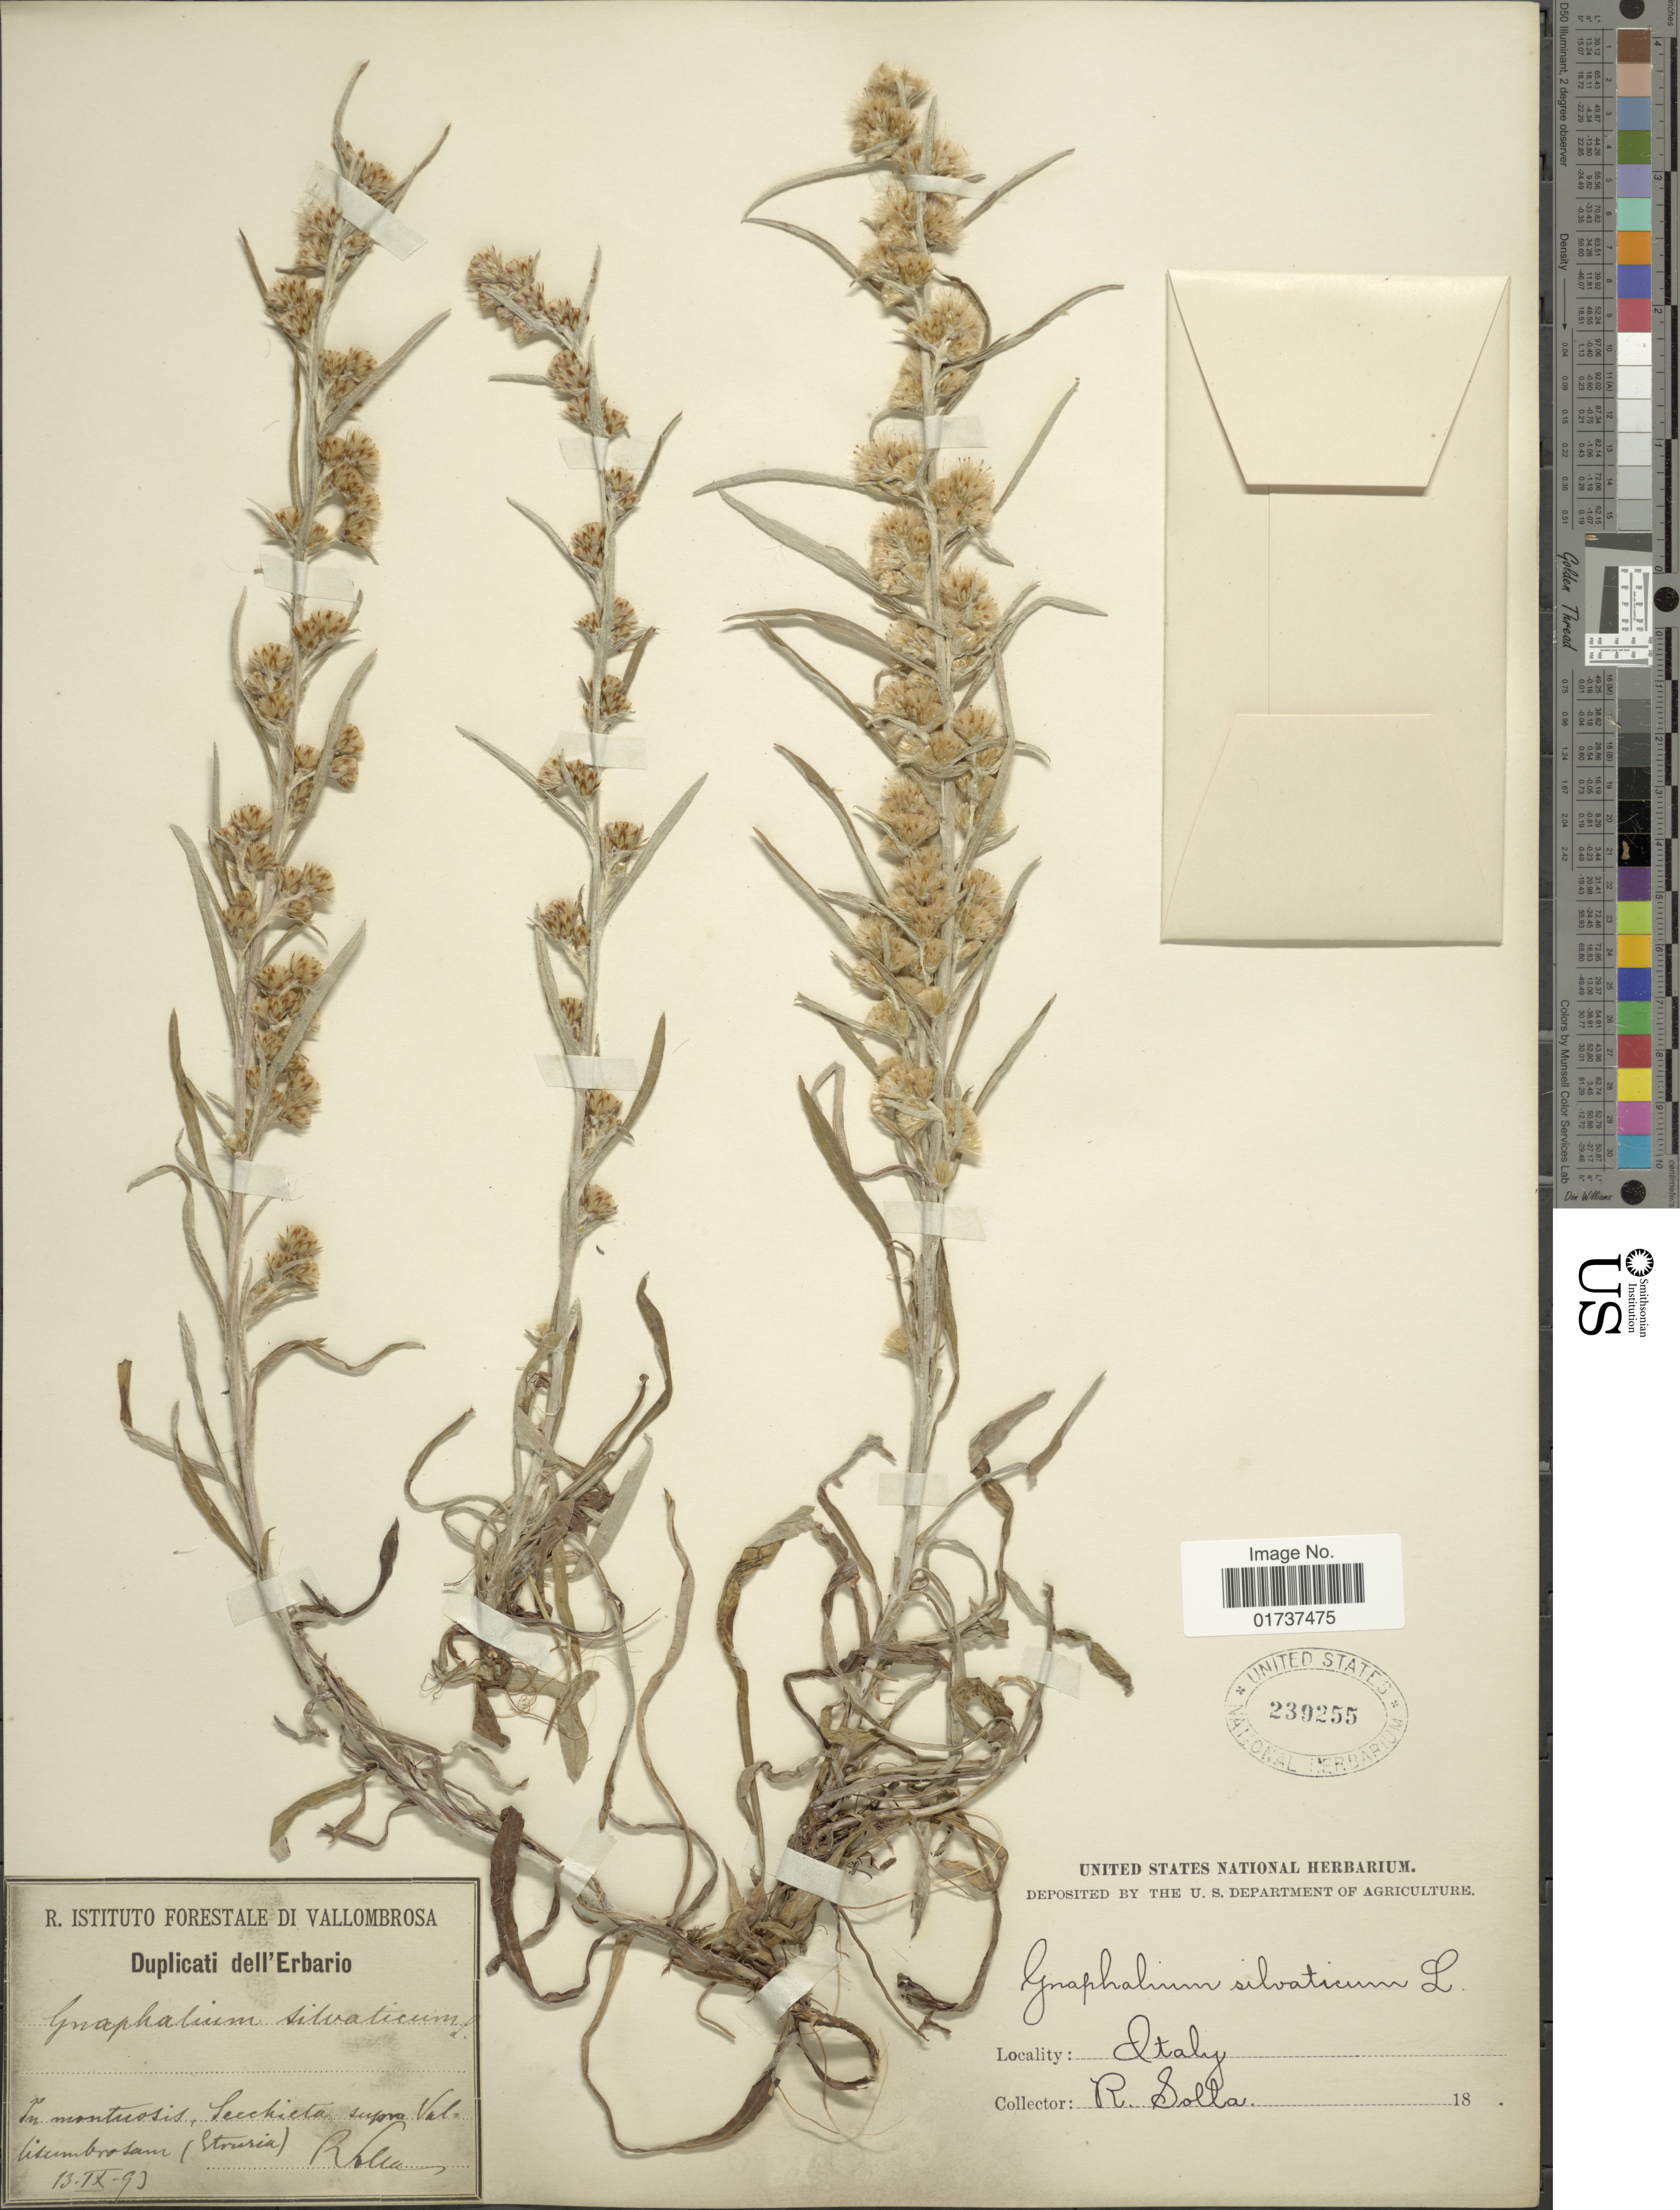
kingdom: Plantae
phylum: Tracheophyta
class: Magnoliopsida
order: Asterales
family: Asteraceae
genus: Gnaphalium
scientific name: Gnaphalium sylvaticum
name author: L.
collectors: R. Solta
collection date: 1893-09-13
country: Italy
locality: In montuosis Seeckieta supra Val. citumbraham (Sresia)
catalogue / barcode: US 239255